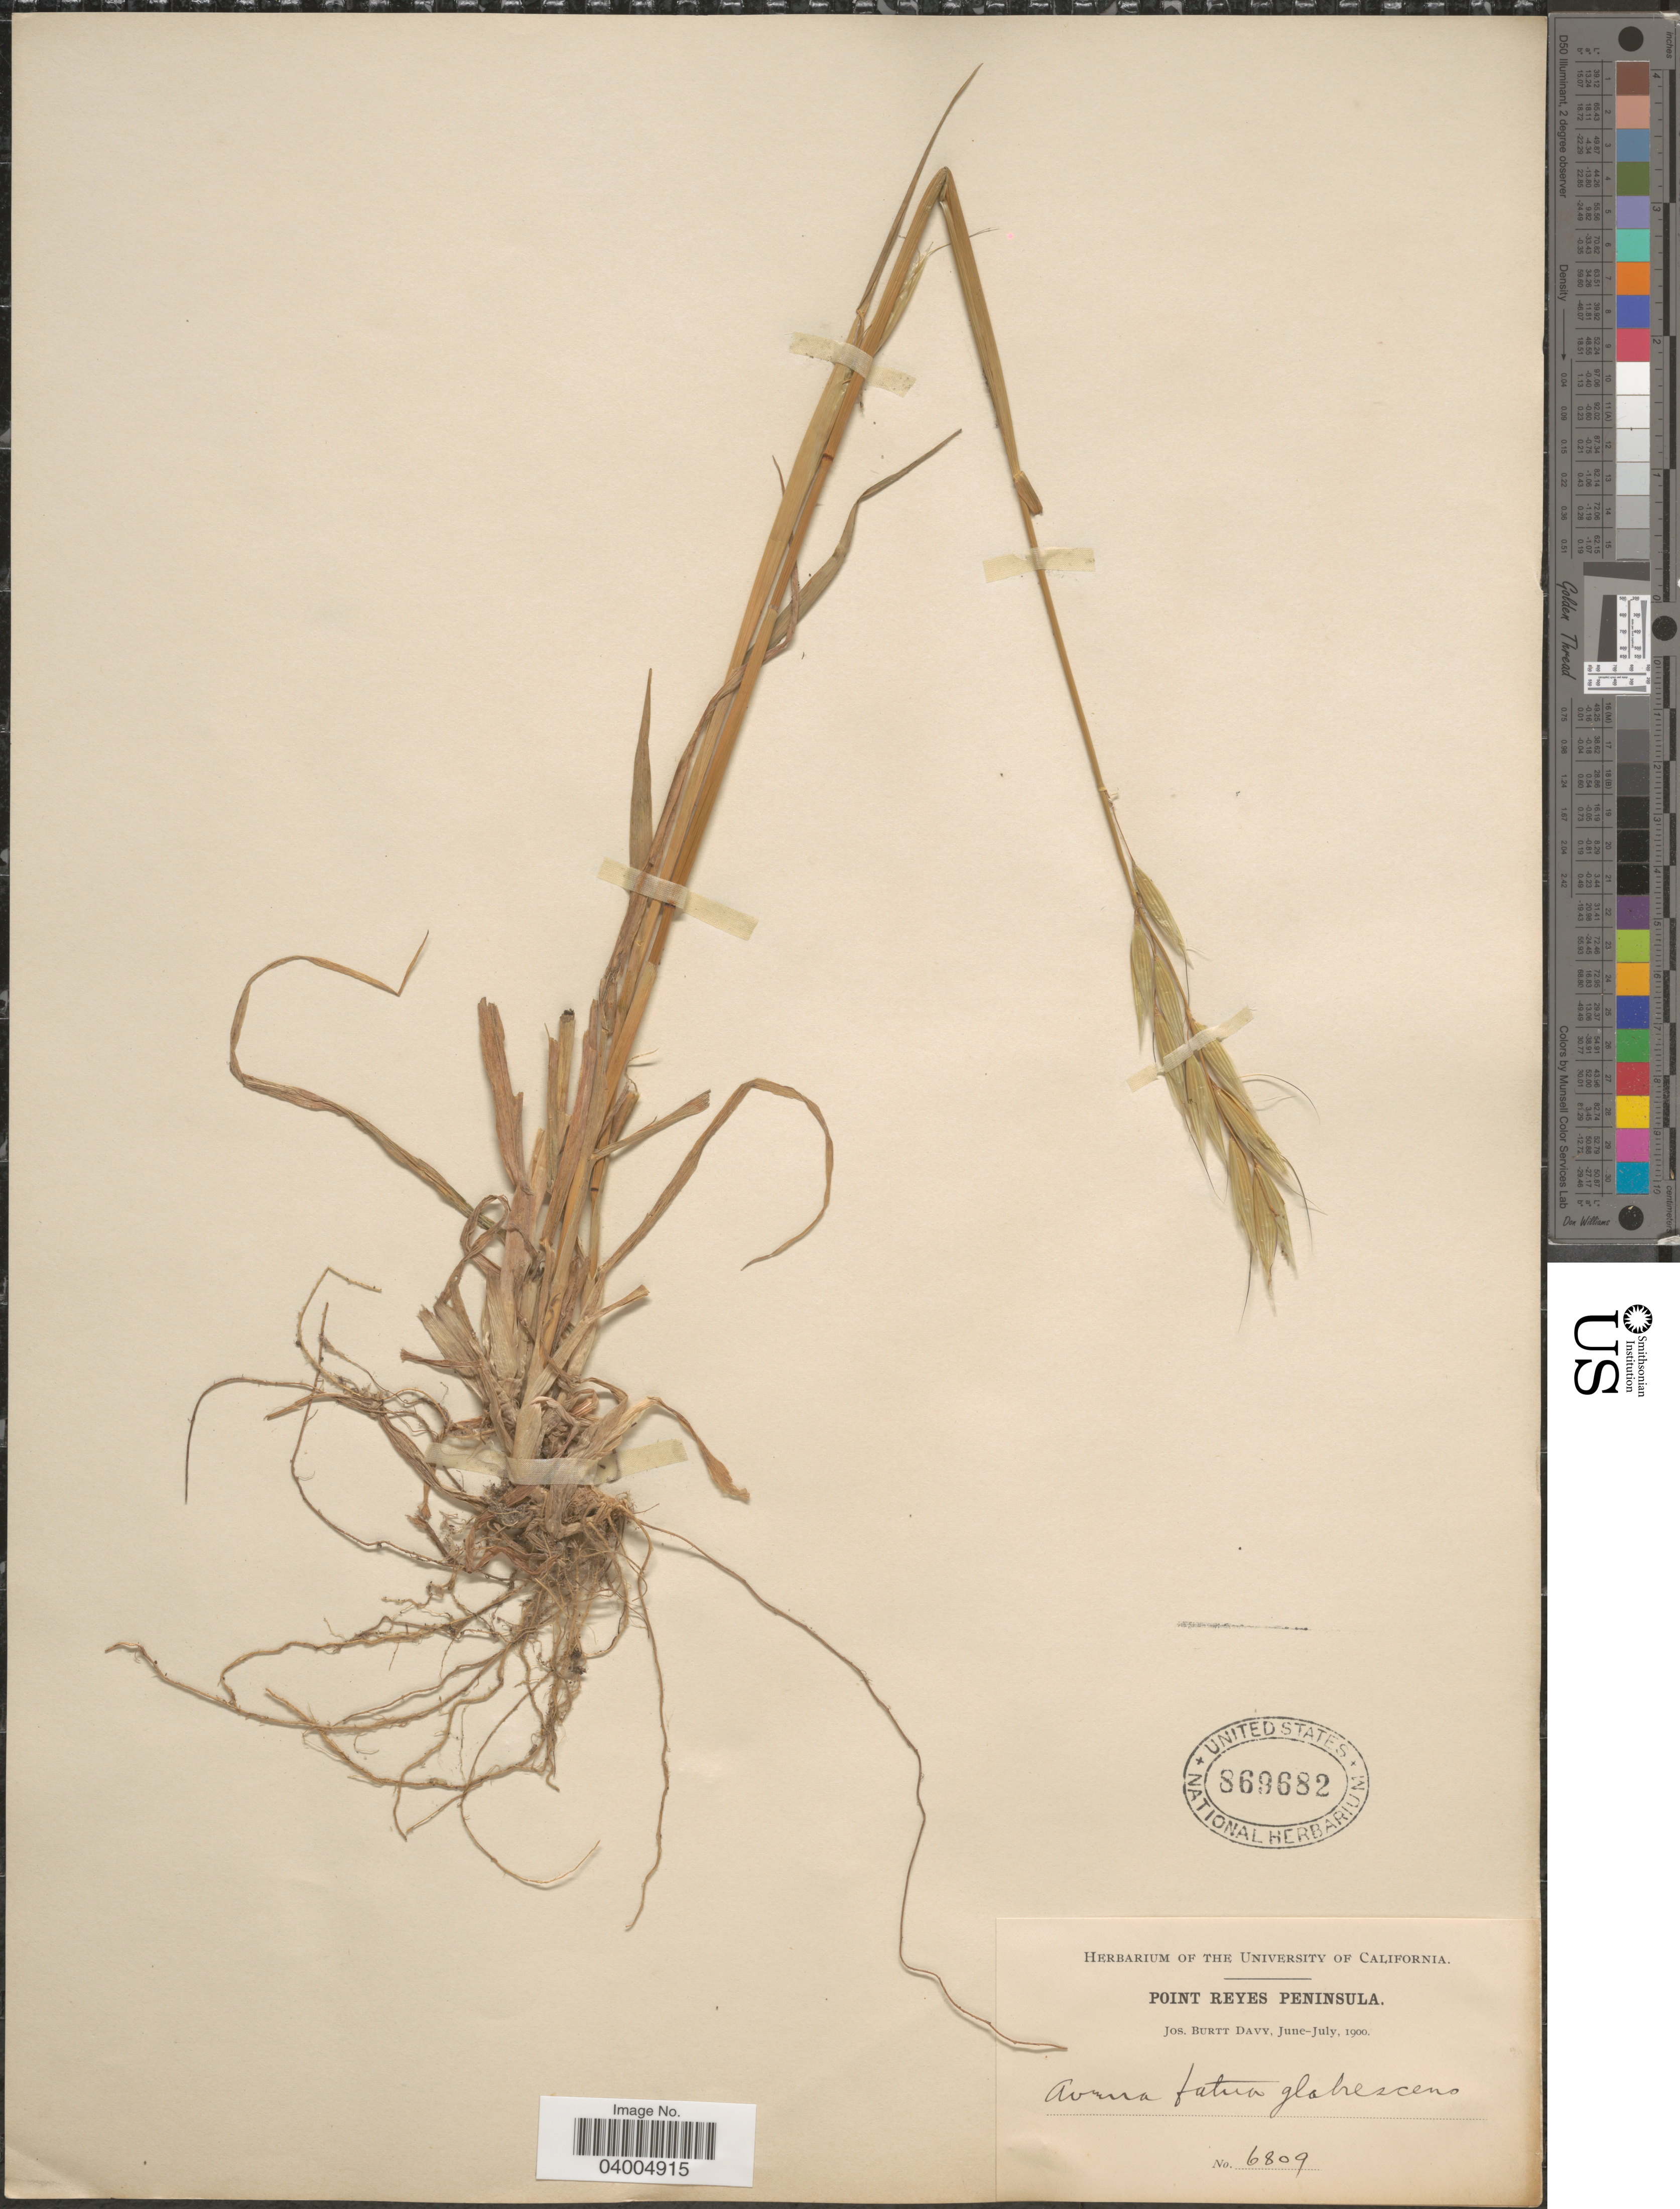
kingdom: Plantae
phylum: Tracheophyta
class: Liliopsida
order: Poales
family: Poaceae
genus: Avena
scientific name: Avena fatua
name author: L.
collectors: J. Burtt Davy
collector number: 6809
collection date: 1900-06/1900-07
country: United States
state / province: California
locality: Point Reyes Peninsula.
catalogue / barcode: US 869682